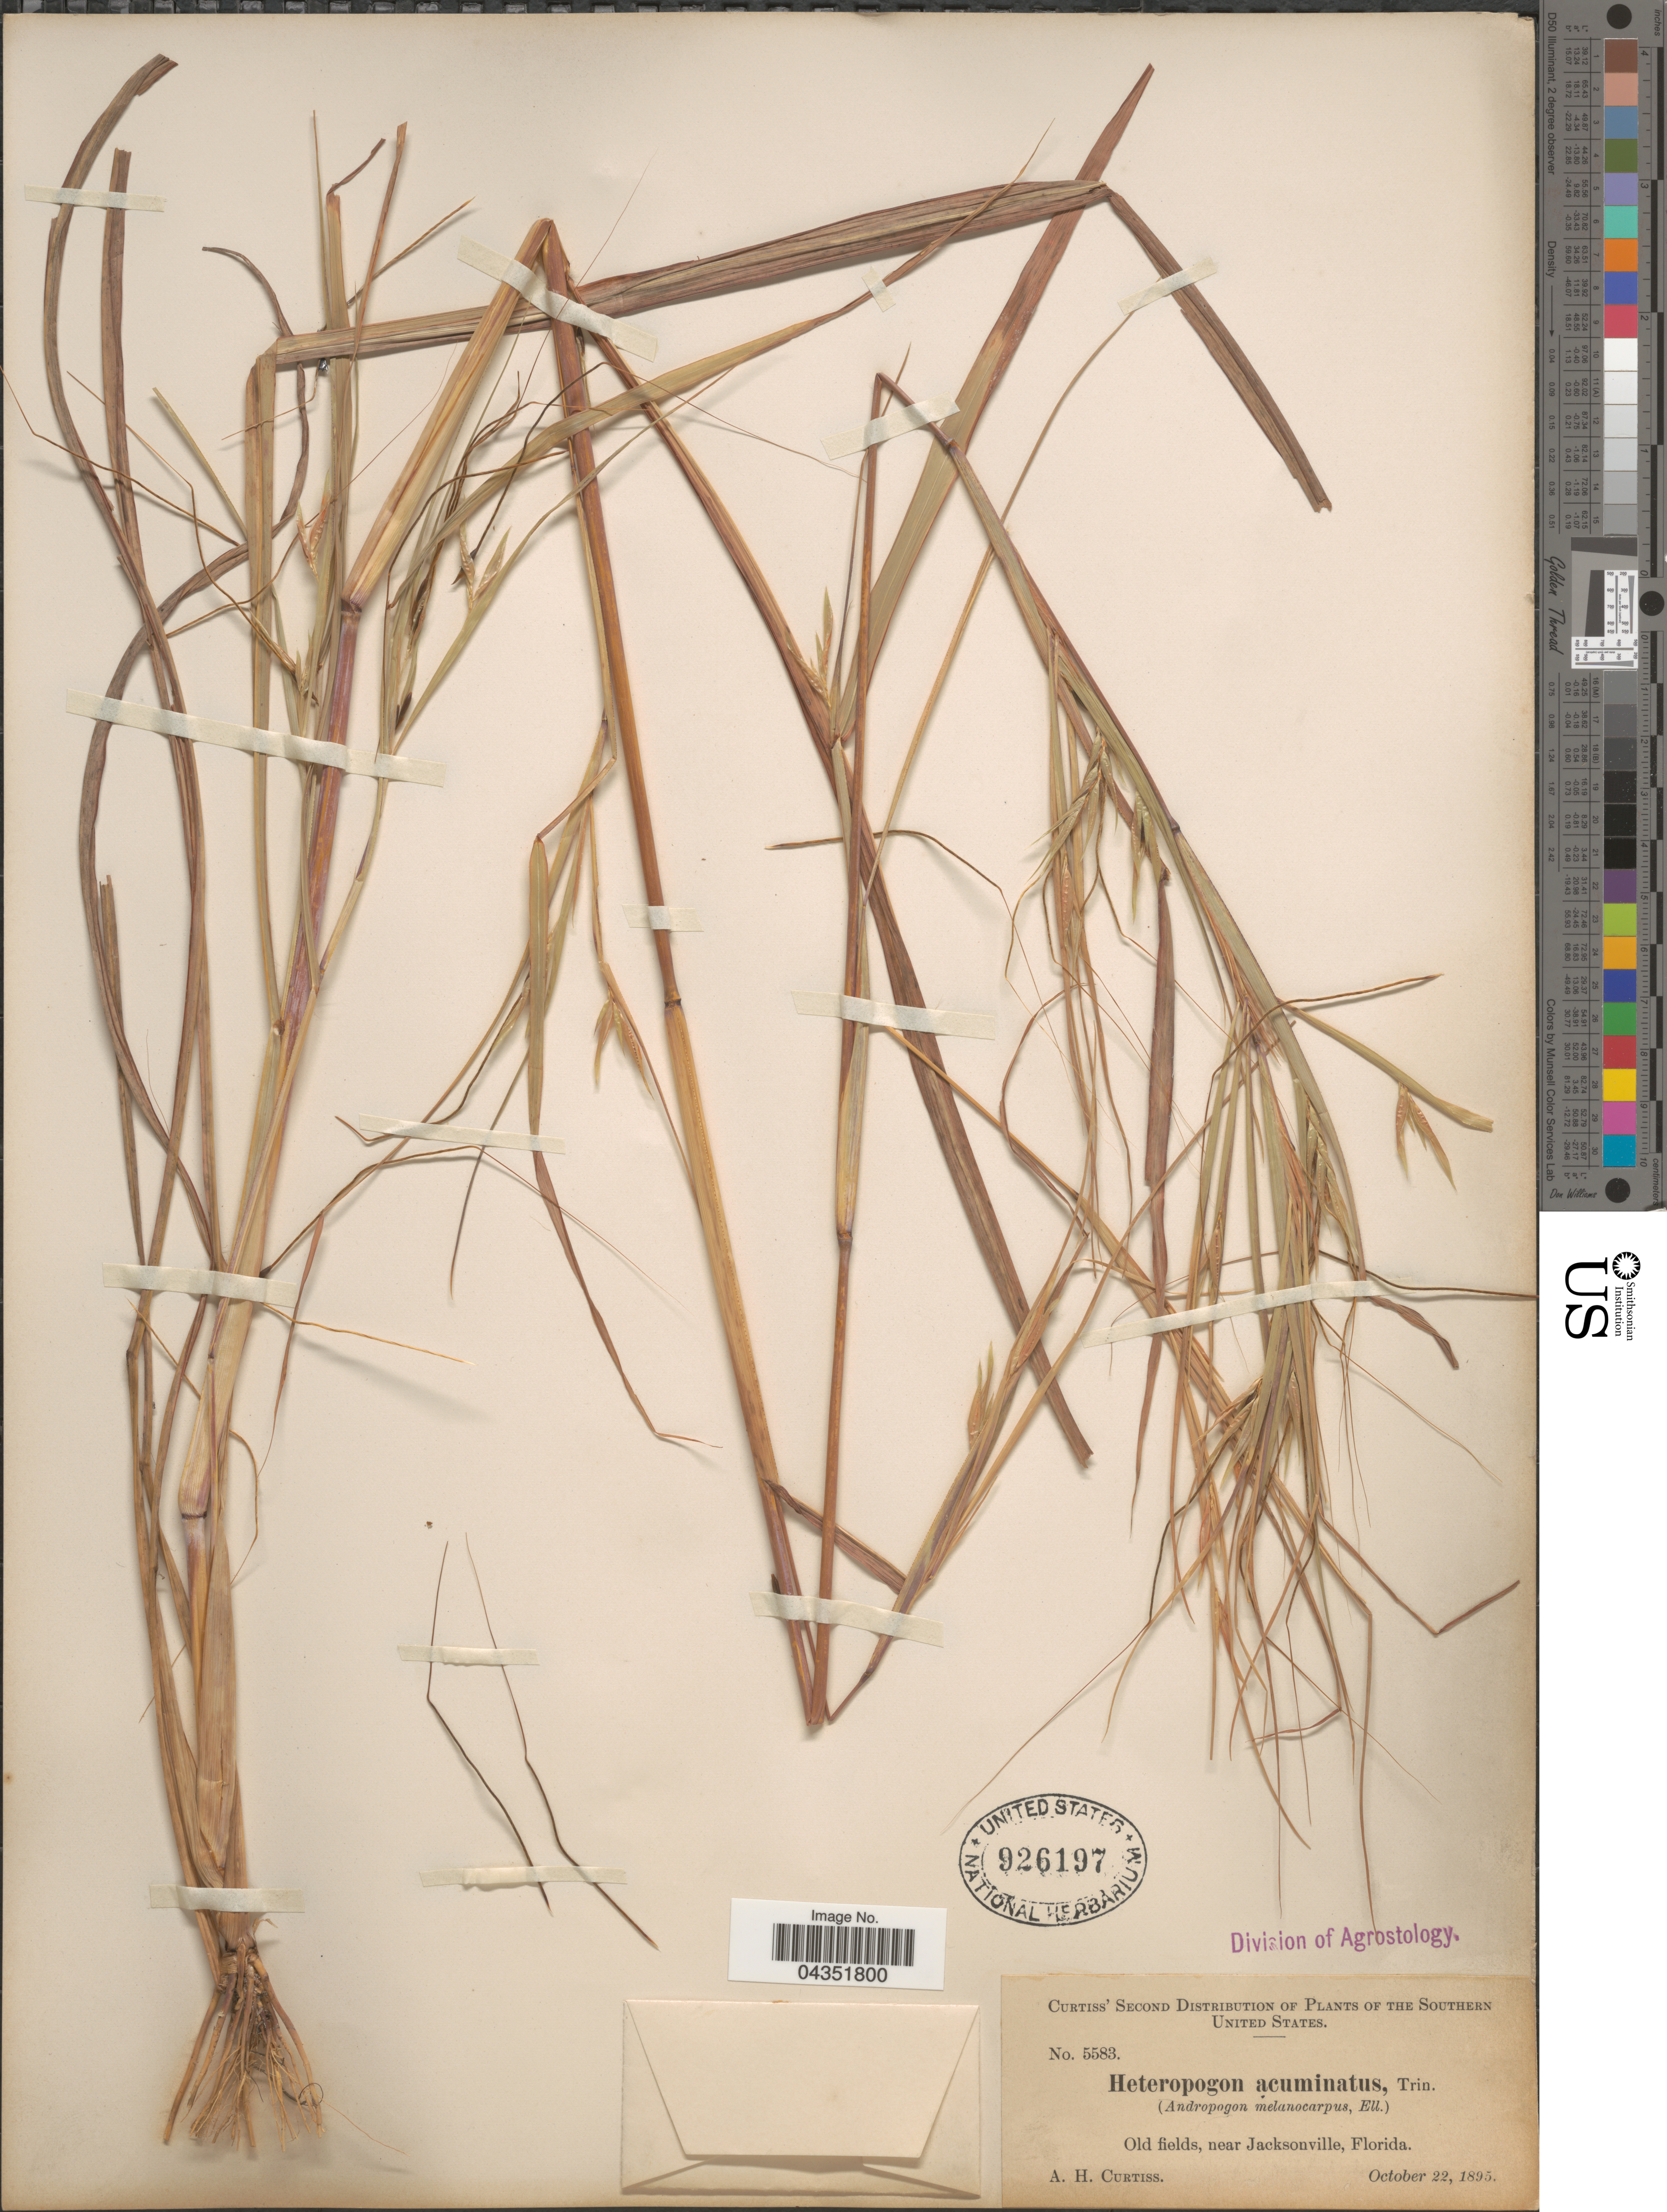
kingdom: Plantae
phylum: Tracheophyta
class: Liliopsida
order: Poales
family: Poaceae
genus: Heteropogon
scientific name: Heteropogon melanocarpus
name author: (Elliott) Benth.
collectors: A. H. Curtiss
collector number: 5583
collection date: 1895-10-22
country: United States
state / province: Florida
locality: Southern United States. Old fields, near Jacksonville.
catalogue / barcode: US 926197